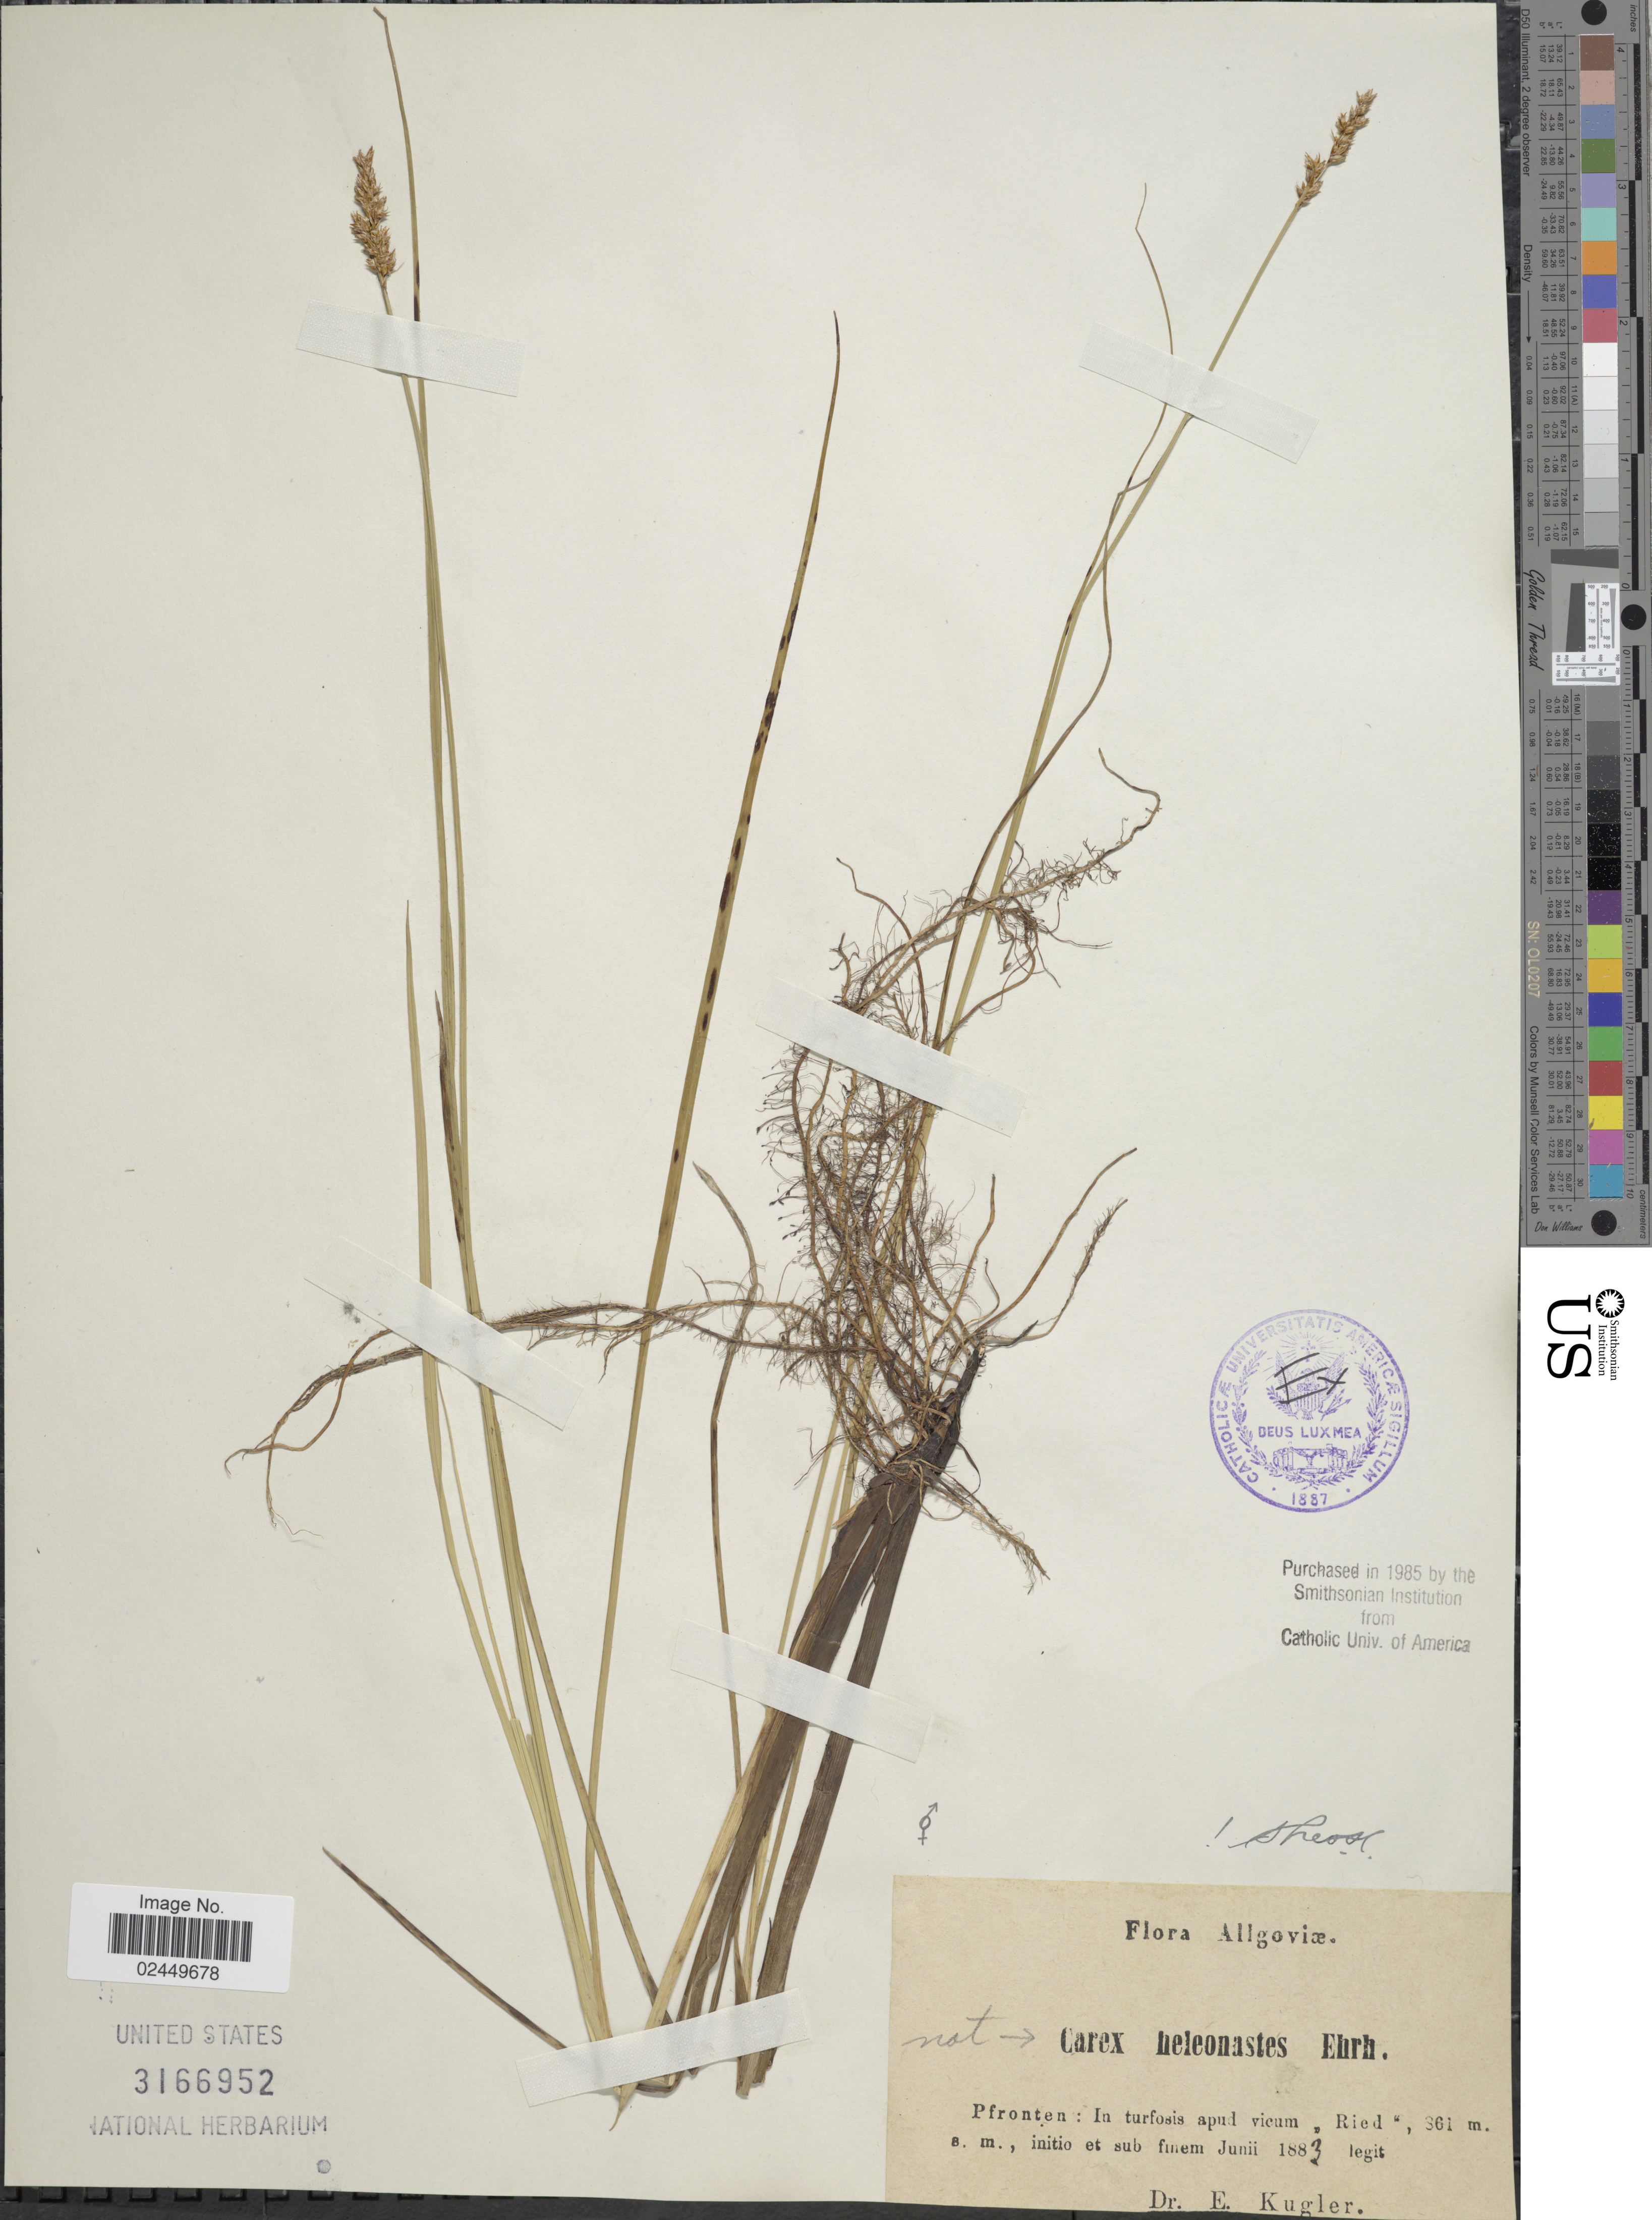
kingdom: Plantae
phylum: Tracheophyta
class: Liliopsida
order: Poales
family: Cyperaceae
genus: Carex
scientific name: Carex heleonastes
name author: Ehrh. ex L. f.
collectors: E. Kugler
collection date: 1883-06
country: Germany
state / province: Bayern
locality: Allgoviae. Pfronten: Ried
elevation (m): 861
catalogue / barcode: US 3166952